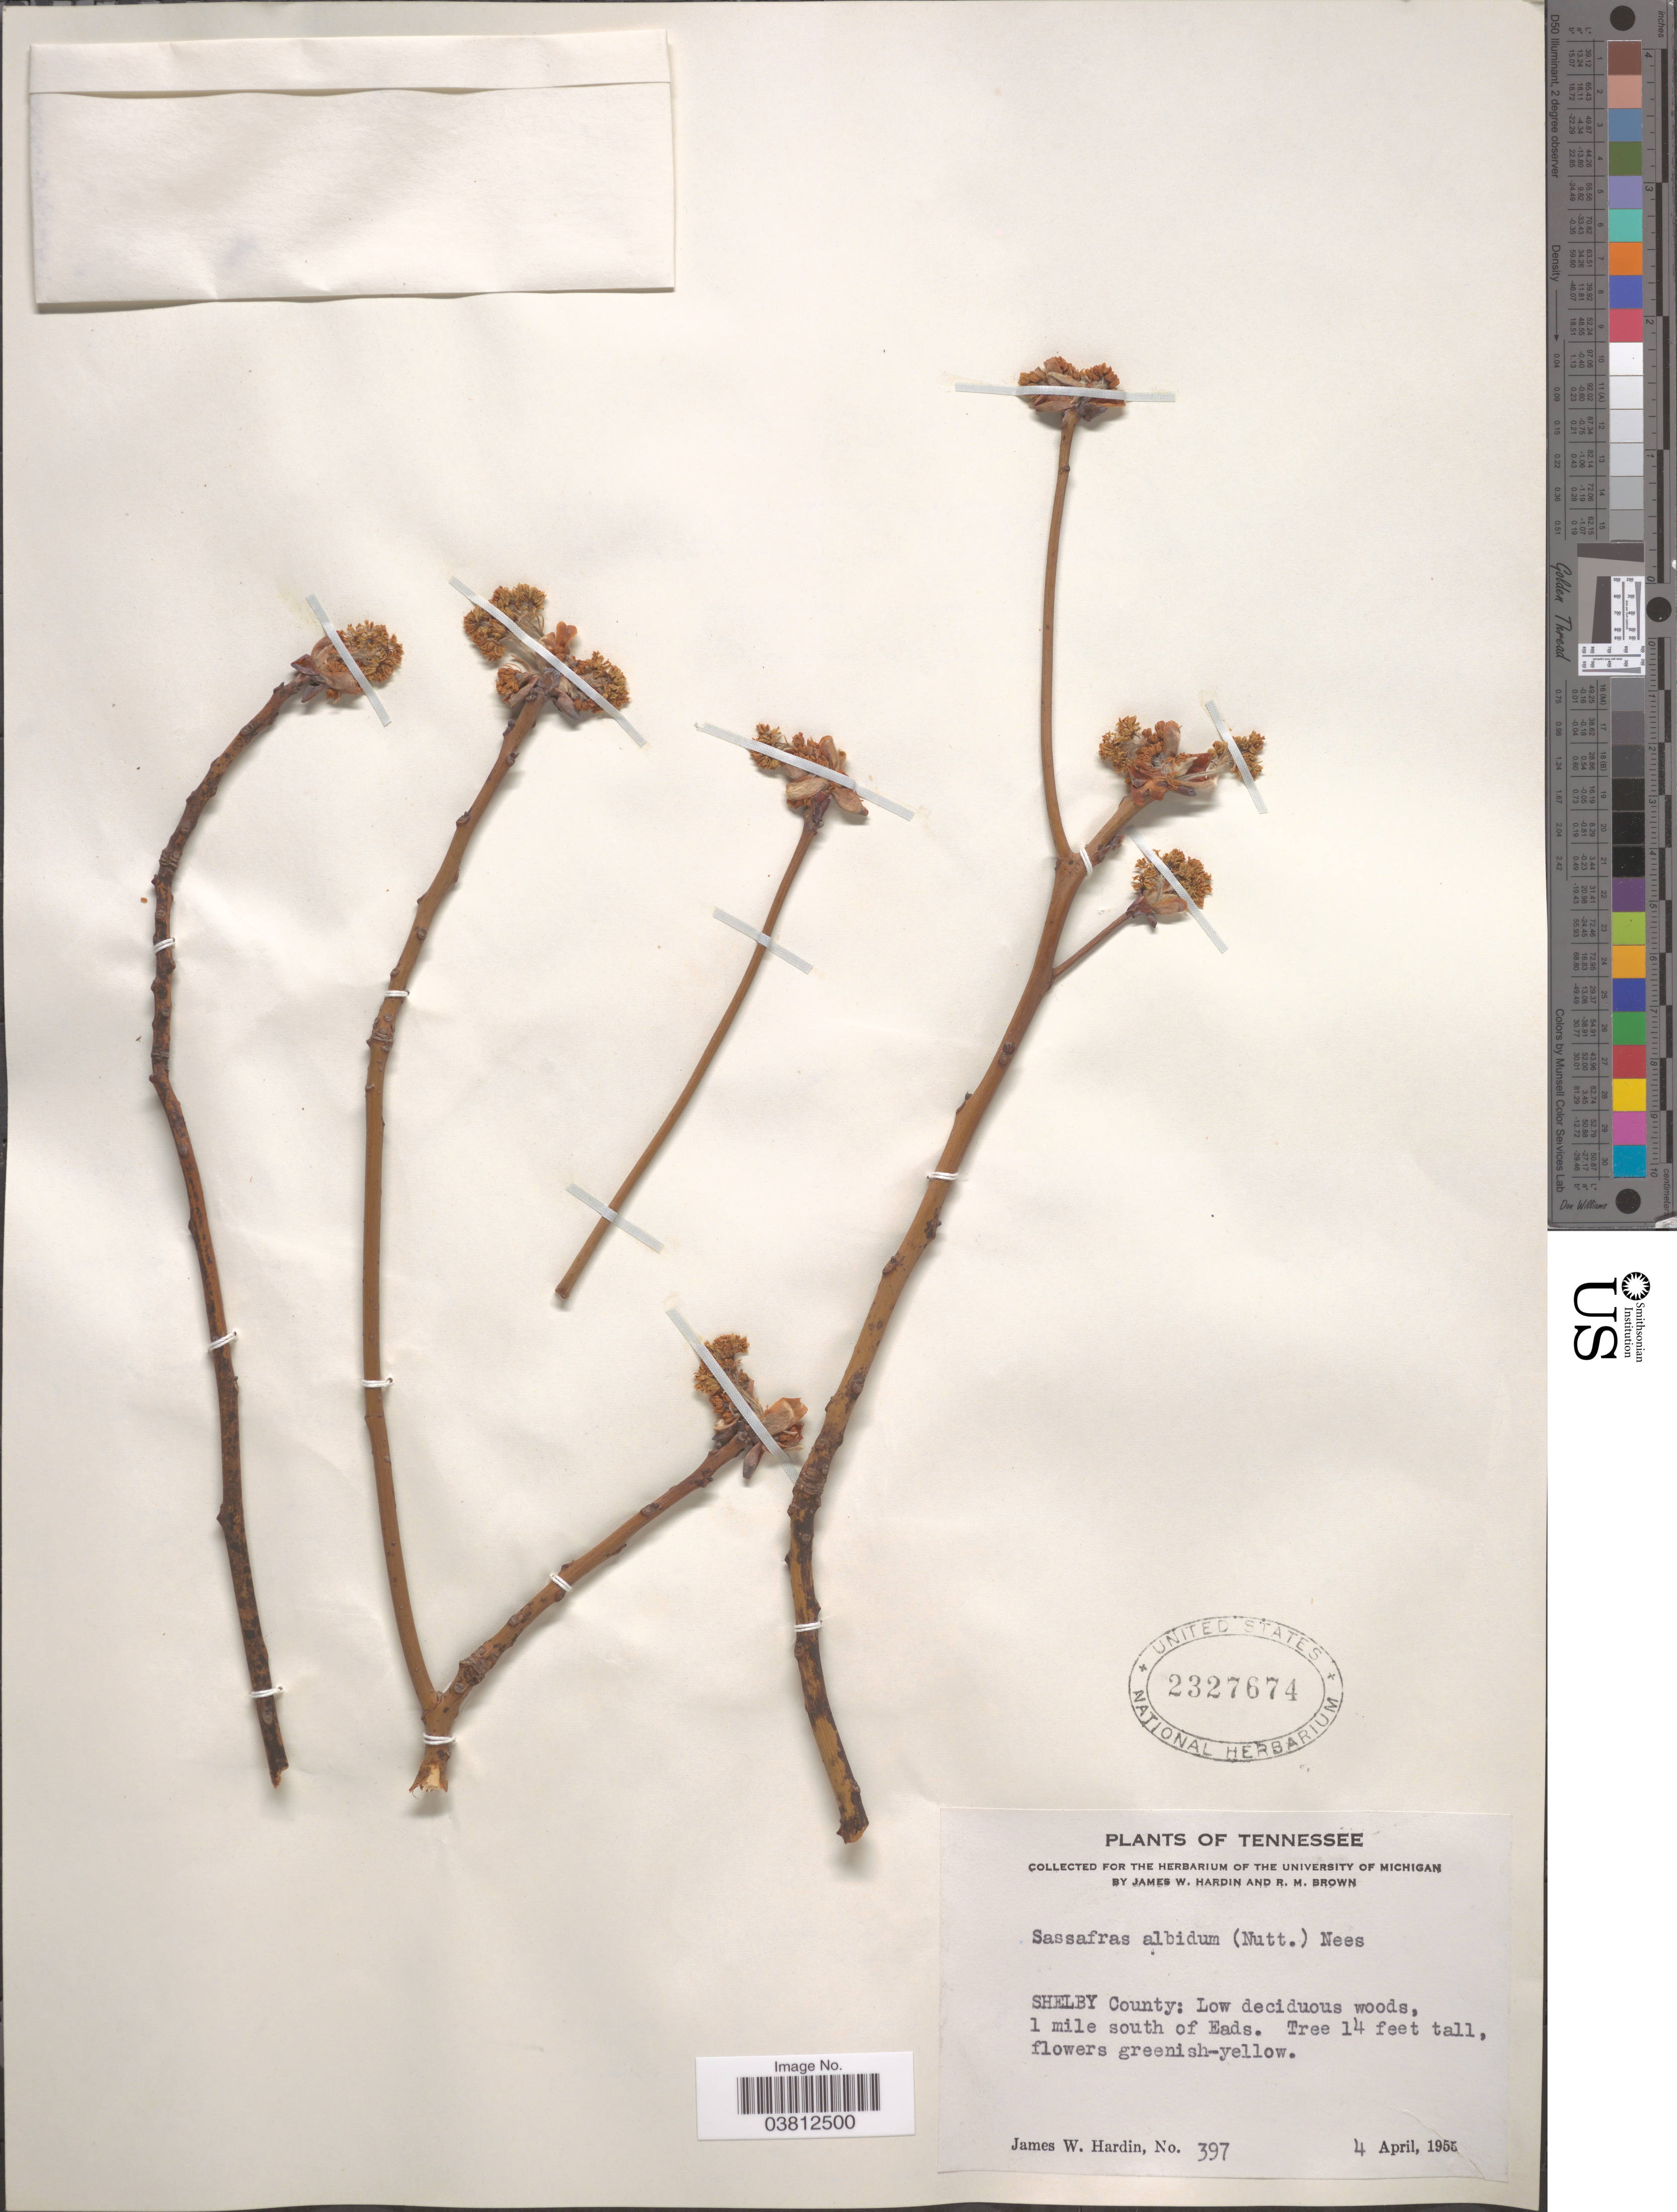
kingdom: Plantae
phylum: Tracheophyta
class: Magnoliopsida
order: Laurales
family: Lauraceae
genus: Sassafras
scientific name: Sassafras albidum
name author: (Nutt.) Nees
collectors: J. W. Hardin & R. Brown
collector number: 397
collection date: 1955-04-04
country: United States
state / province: Tennessee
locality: Shelby County: 1 mile south of Eads.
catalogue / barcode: US 2327674